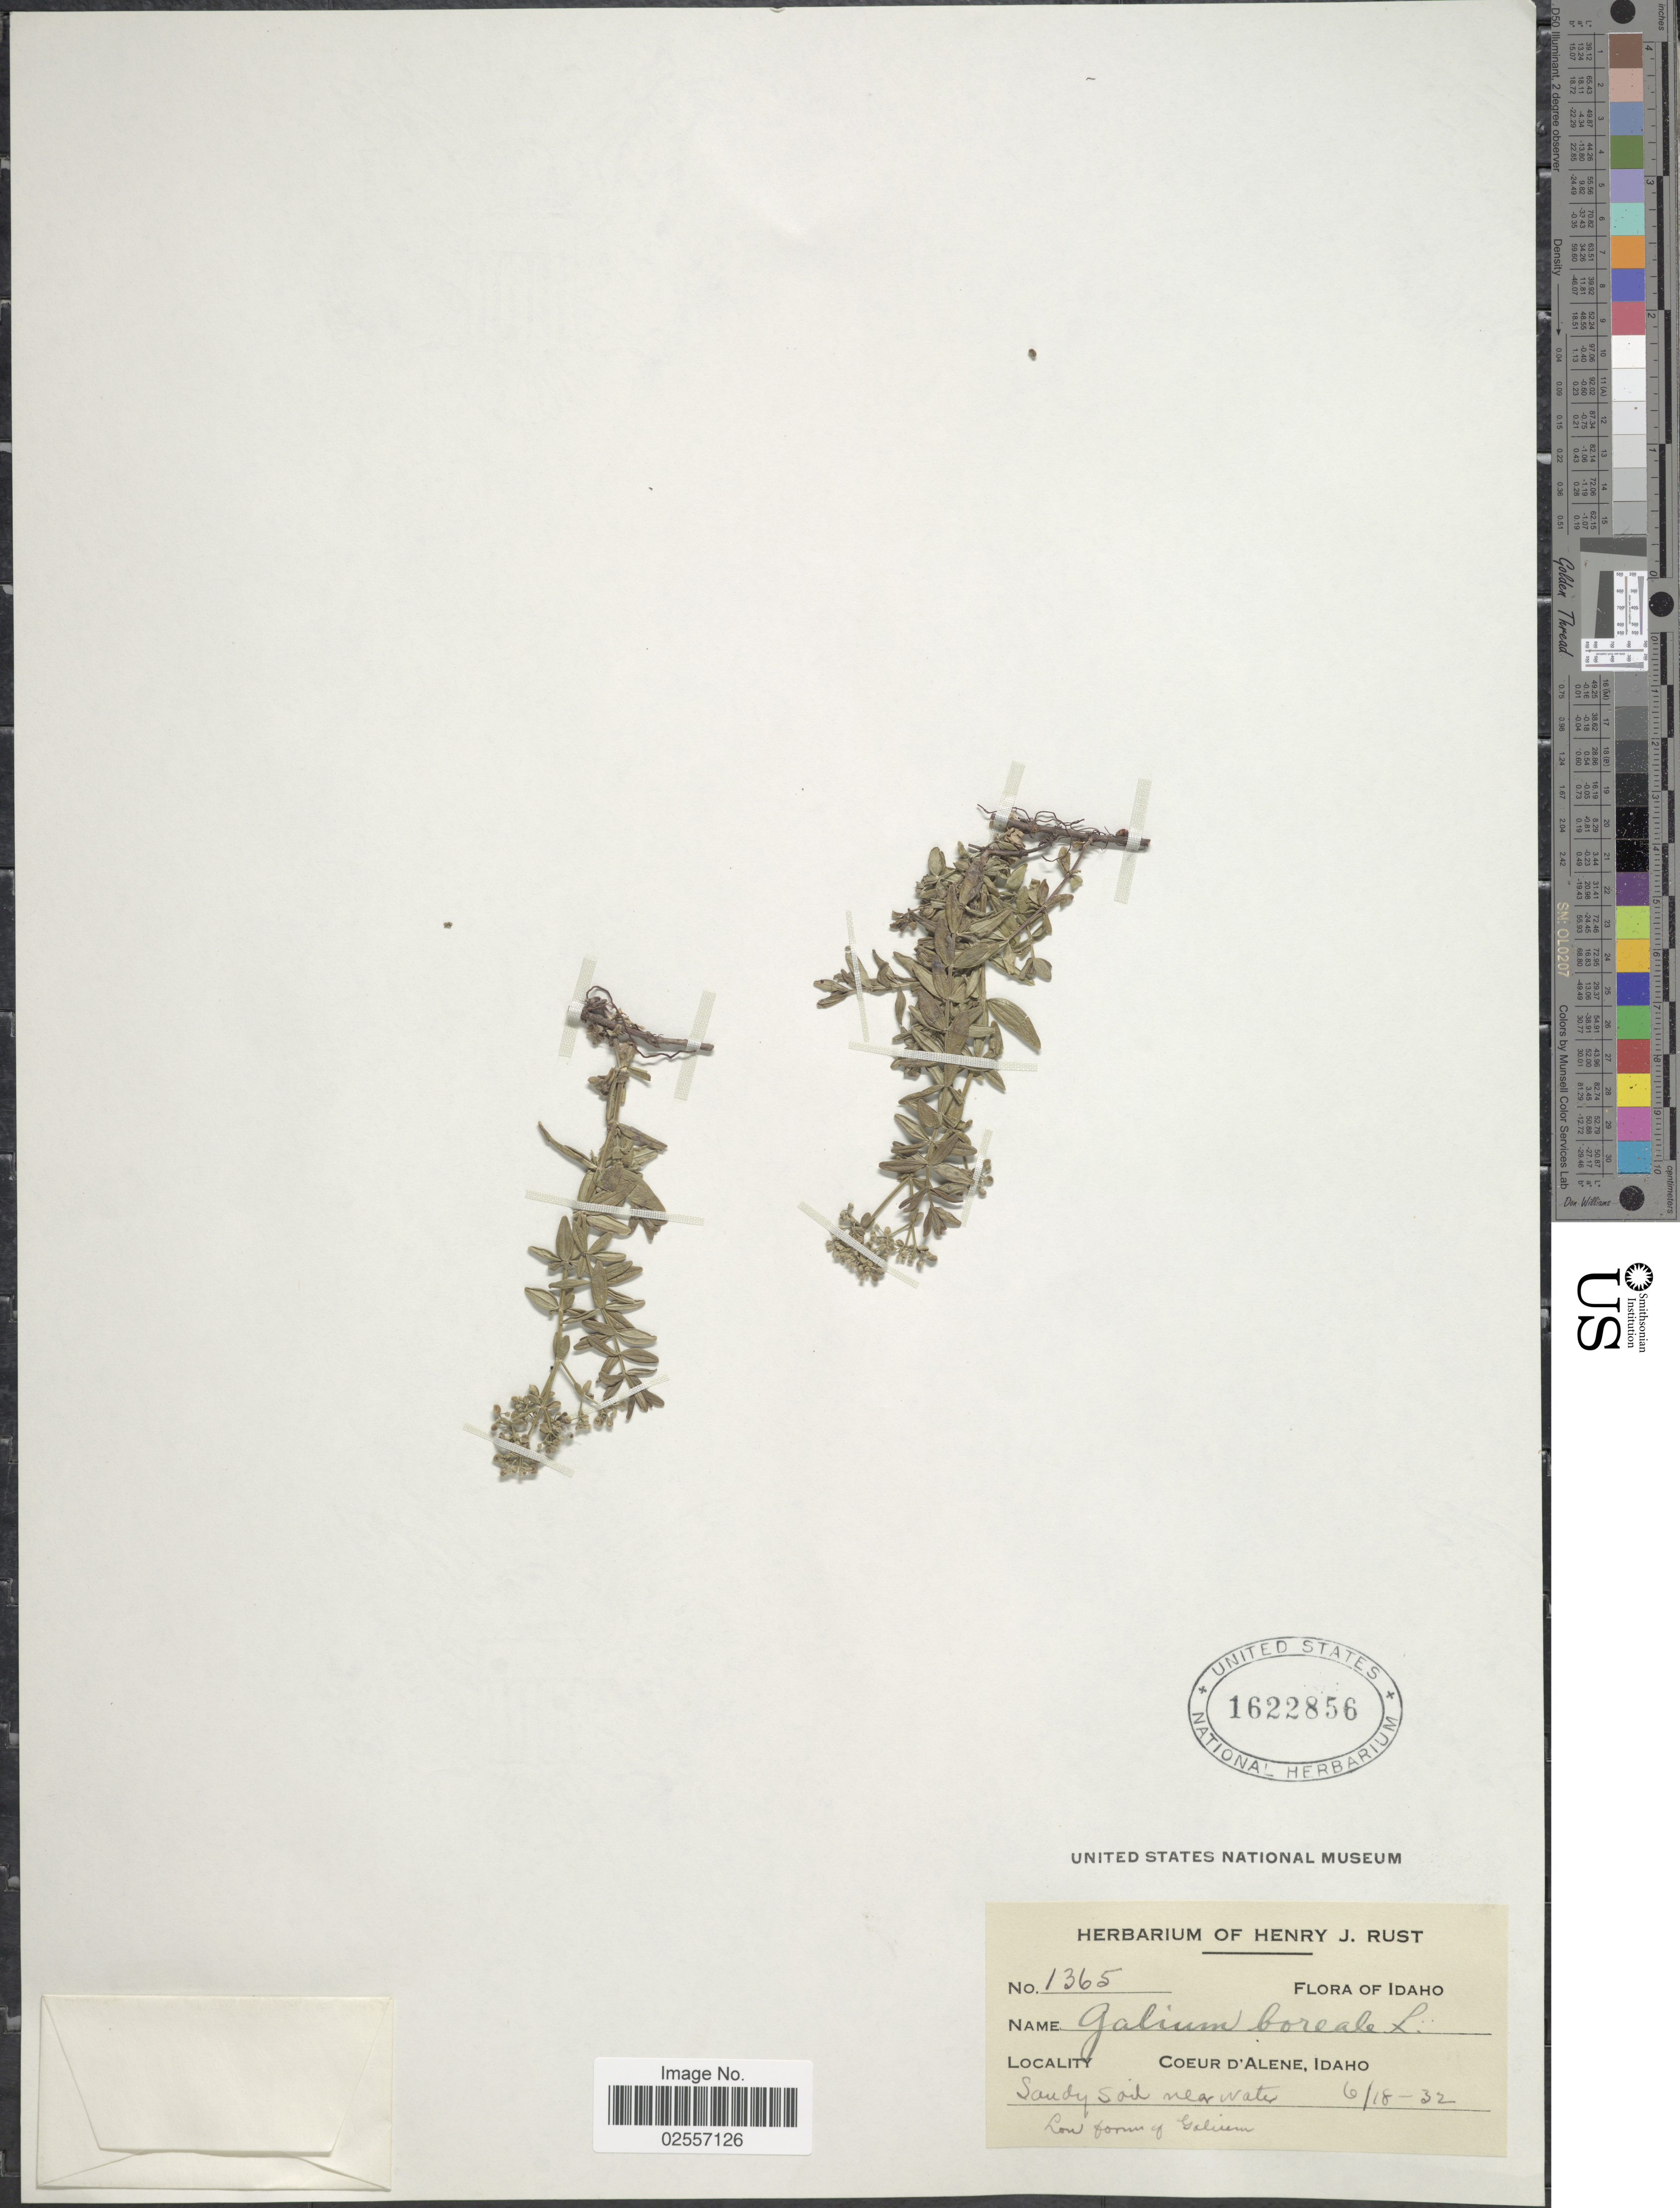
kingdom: Plantae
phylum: Tracheophyta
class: Magnoliopsida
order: Gentianales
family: Rubiaceae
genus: Galium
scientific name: Galium boreale L.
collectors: ex herb. Henry J. Rust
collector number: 1365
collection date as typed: Transcribed d/m/y: 18/6/32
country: United States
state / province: Idaho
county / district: Kootenai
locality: Coeur d'Alene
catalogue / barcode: US 1622856